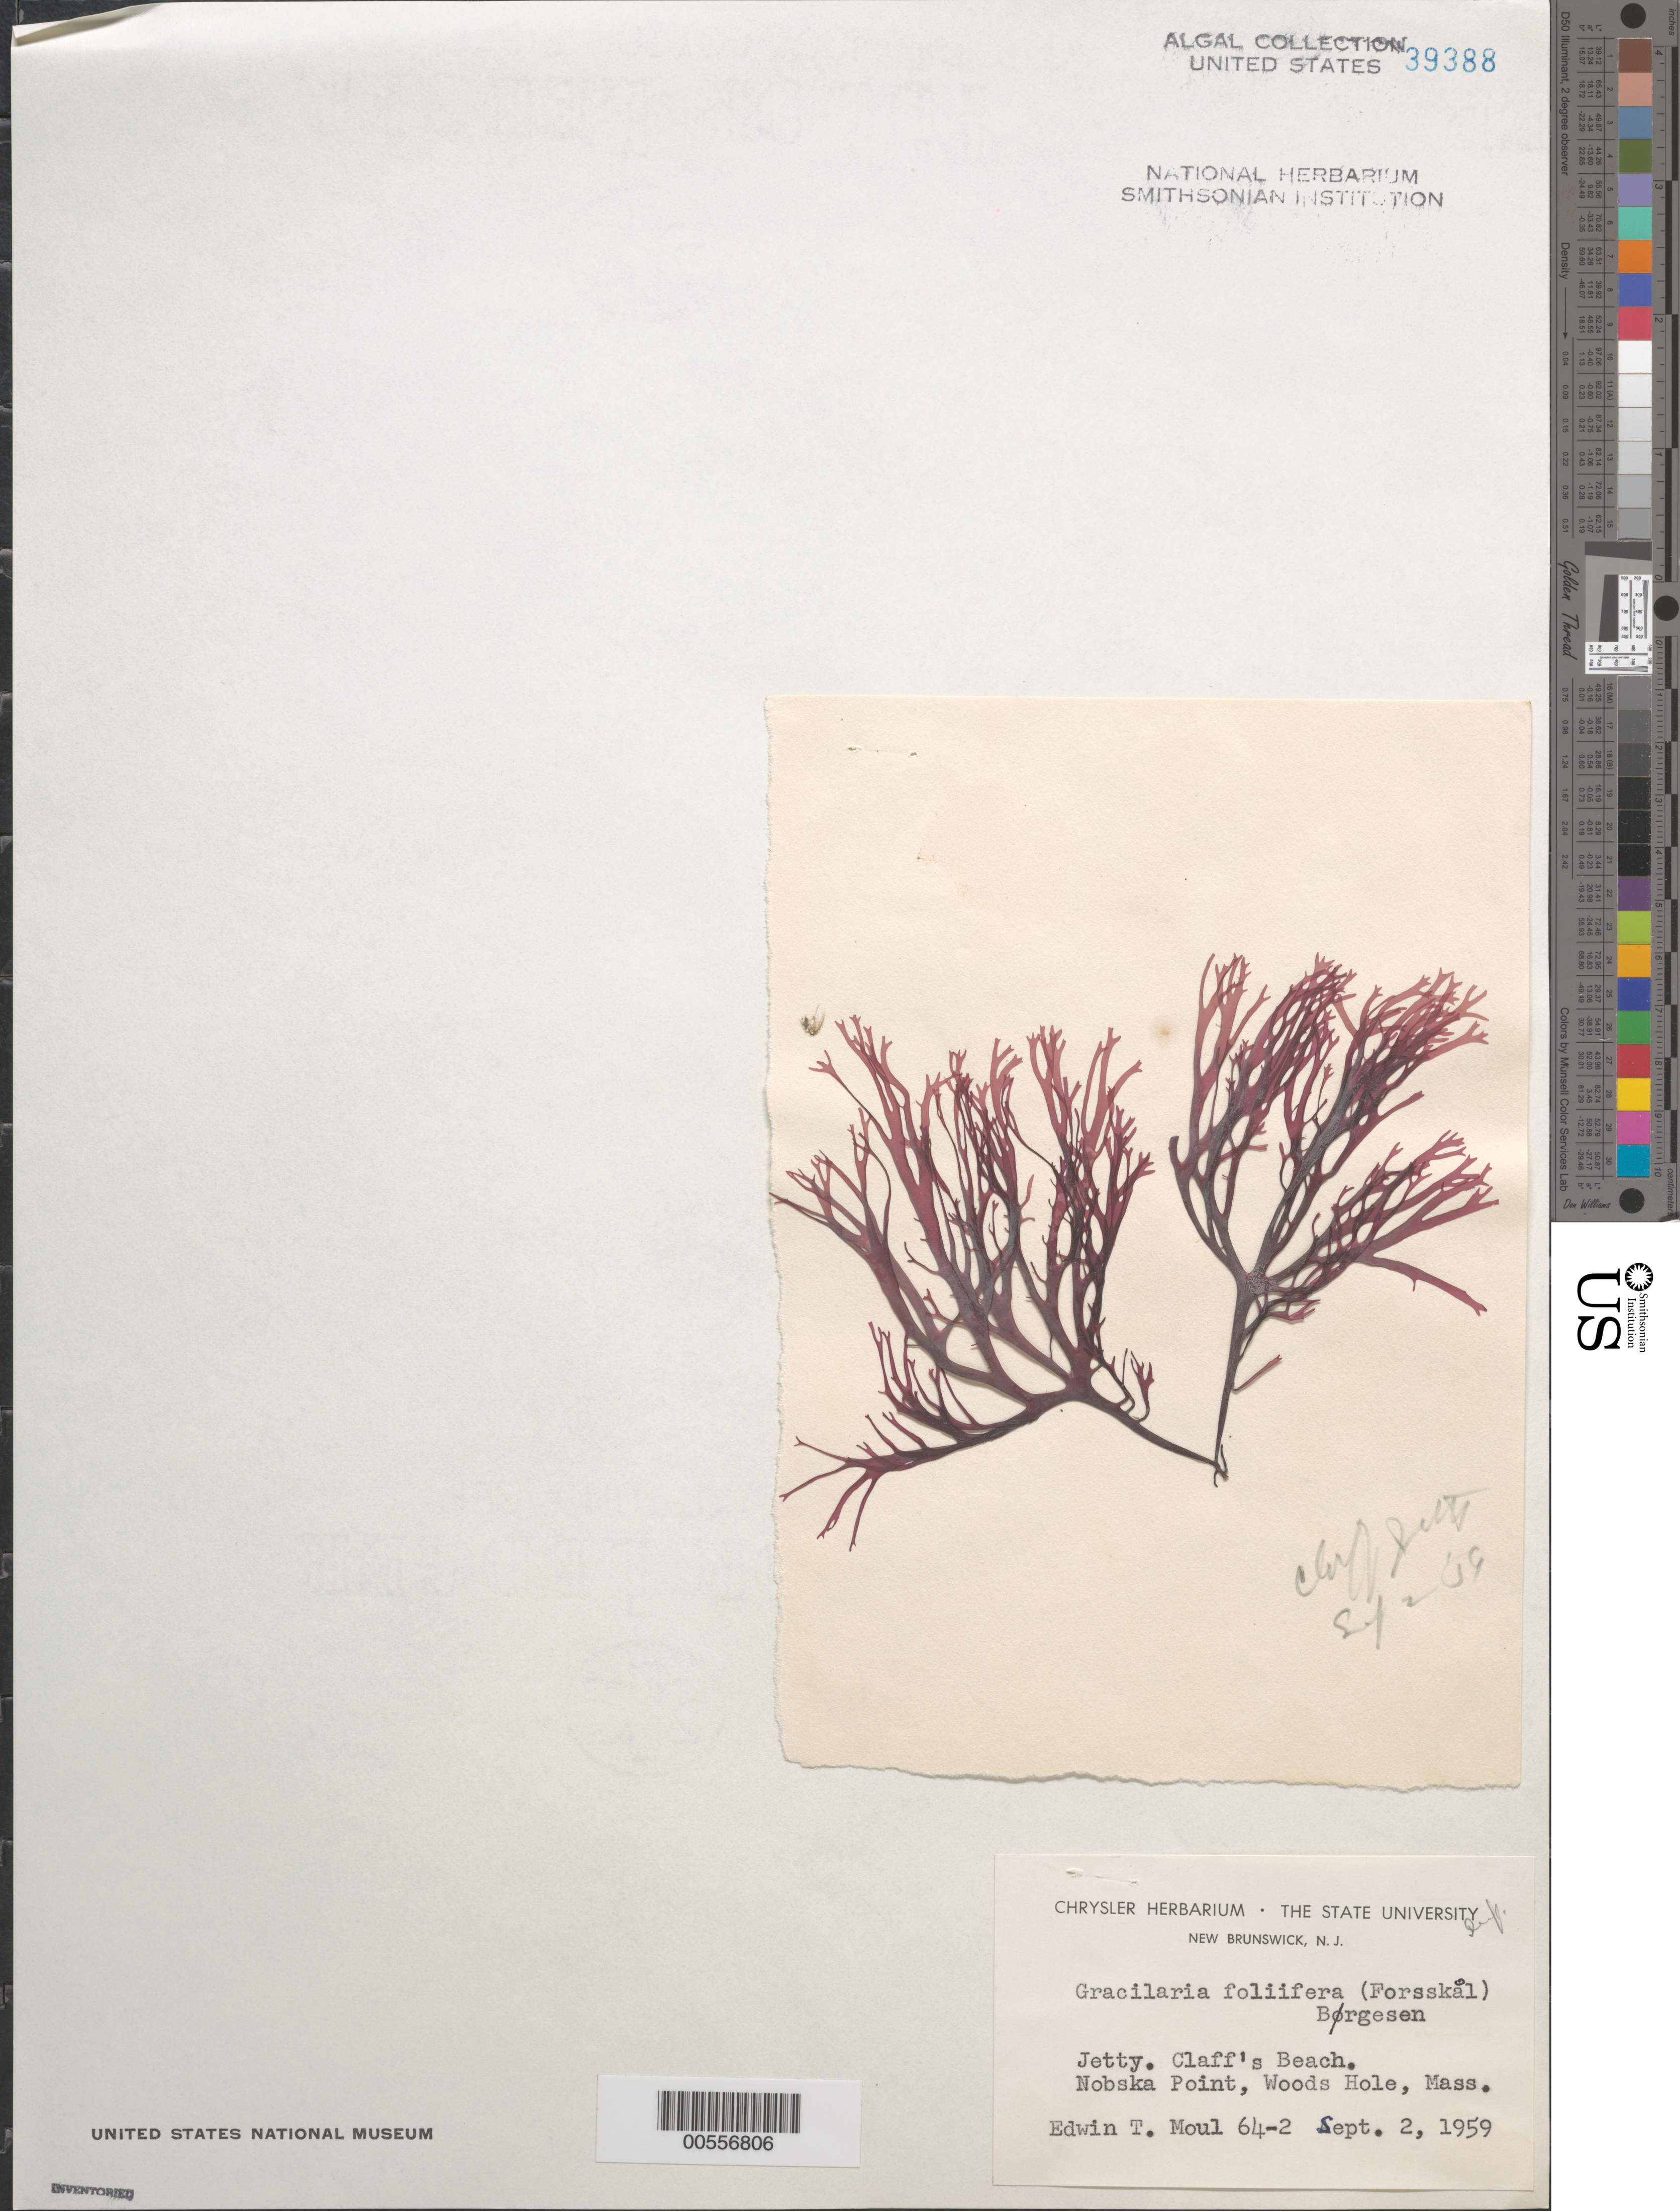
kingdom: Plantae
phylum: Rhodophyta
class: Florideophyceae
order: Gracilariales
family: Gracilariaceae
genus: Gracilaria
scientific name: Gracilaria foliifera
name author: (Forssk.) Børgesen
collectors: E. T. Moul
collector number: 64-2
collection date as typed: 02 Sep 1959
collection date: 1959-09-02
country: United States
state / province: Massachusetts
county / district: Barnstable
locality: Woods Hole, Nobska Point, Claff's Beach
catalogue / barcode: US 39388